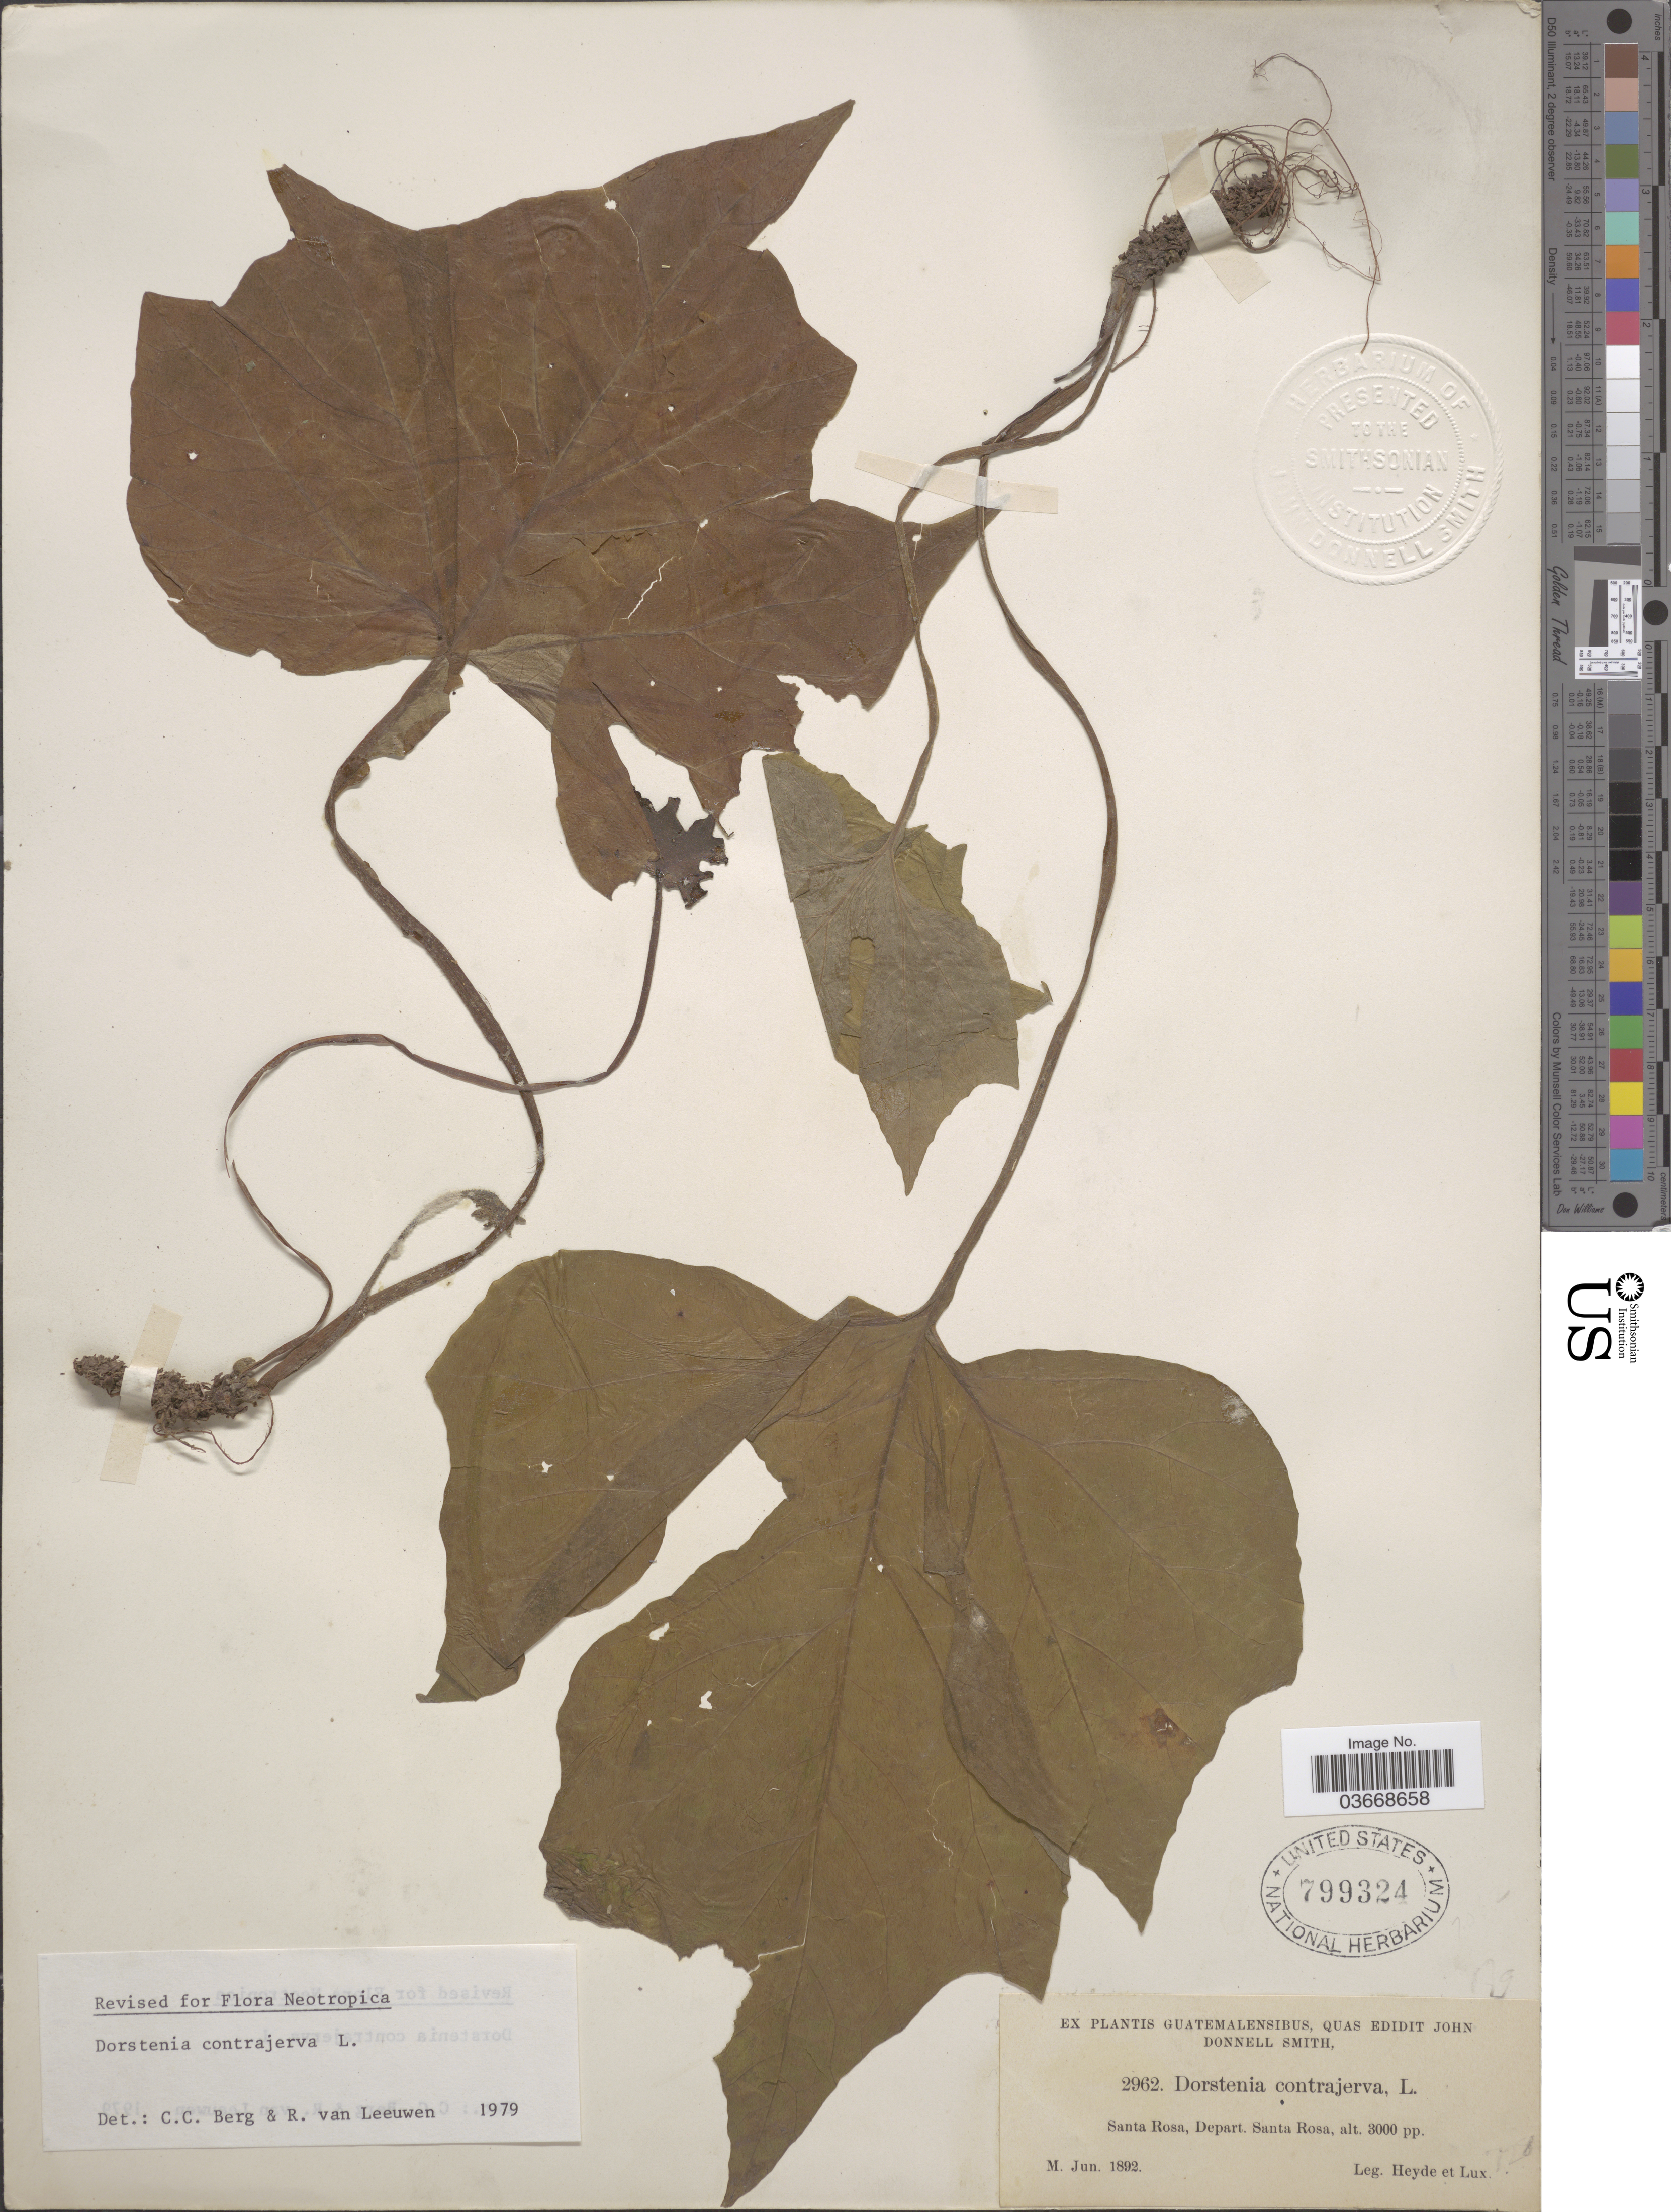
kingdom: Plantae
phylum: Tracheophyta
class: Magnoliopsida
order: Rosales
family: Moraceae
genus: Dorstenia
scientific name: Dorstenia contrajerva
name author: L.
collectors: Heyde & Lux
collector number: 2962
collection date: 1892-06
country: Guatemala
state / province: Santa Rosa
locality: Santa Rosa, Depart. Santa Rosa.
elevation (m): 914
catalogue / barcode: US 799324